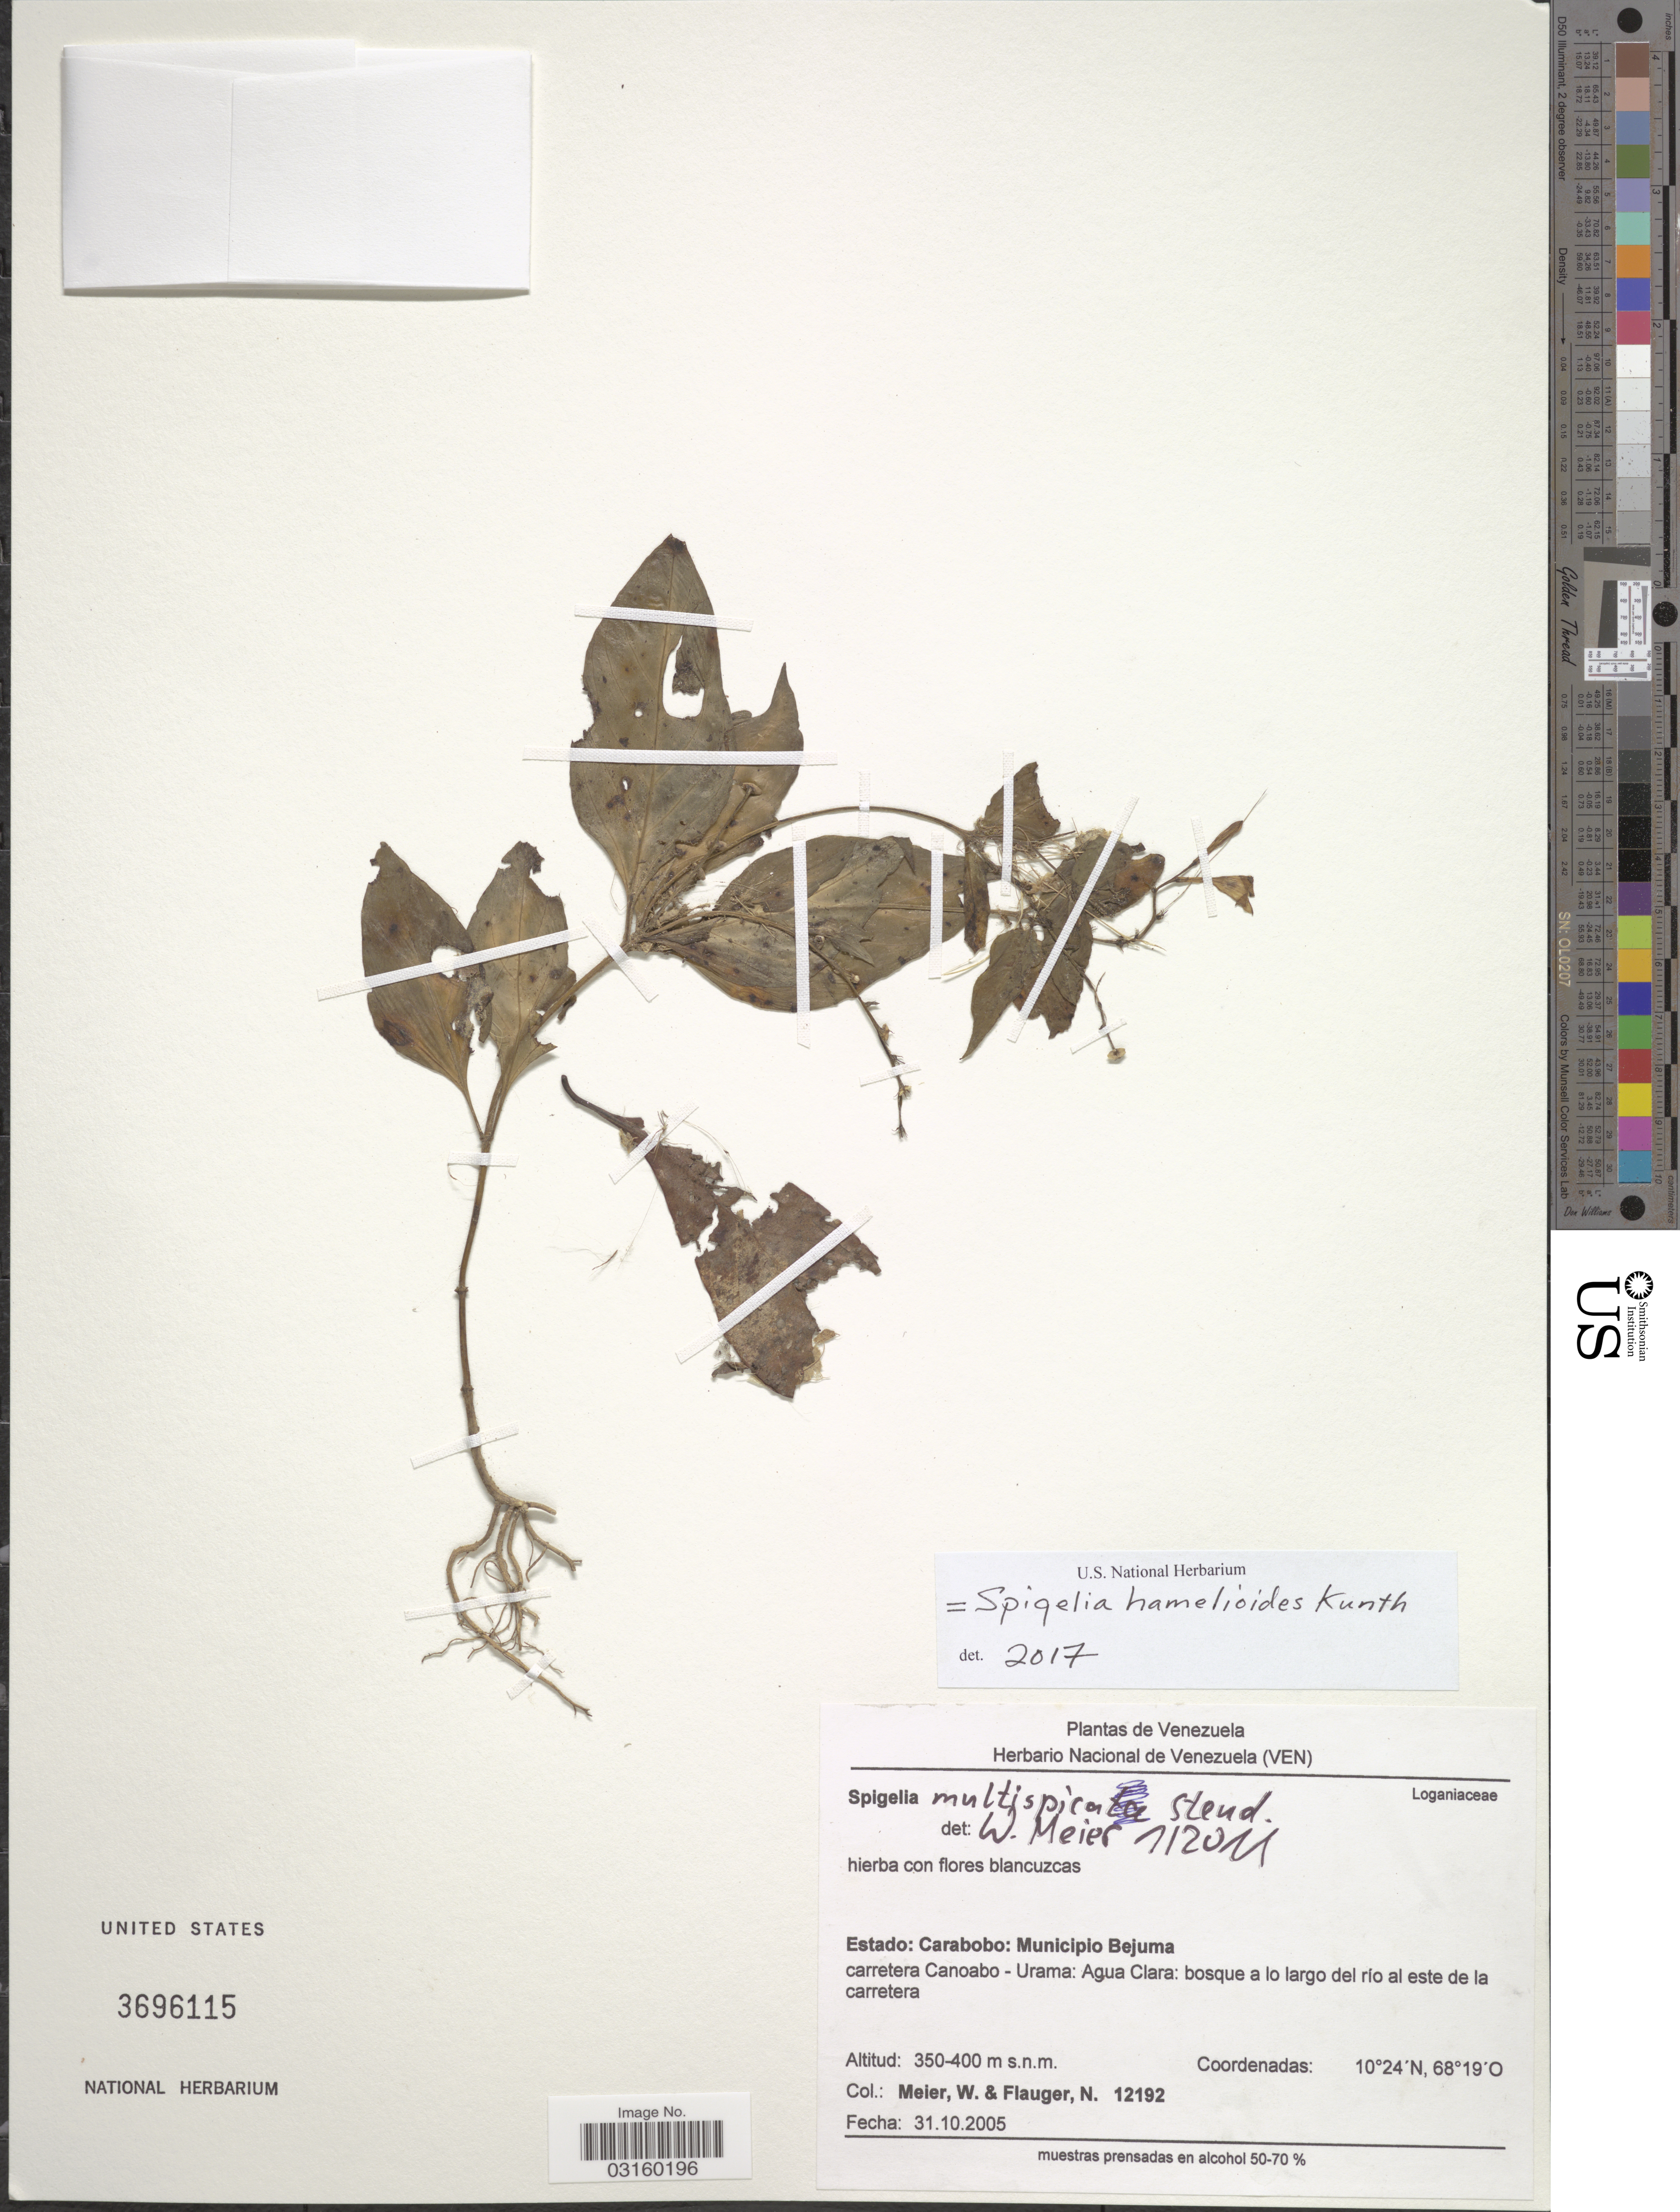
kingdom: Plantae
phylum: Tracheophyta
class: Magnoliopsida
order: Gentianales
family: Loganiaceae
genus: Spigelia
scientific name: Spigelia hamelioides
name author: Kunth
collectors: W. Meier & N. Flauger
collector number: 12192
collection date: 2005-10-31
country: Venezuela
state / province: Carabobo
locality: Municipio Bejuma, carretera Canoabo-Urama: Agua Clara: bosque a lo largo del rio al este de la carretera.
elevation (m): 350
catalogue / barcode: US 3696115